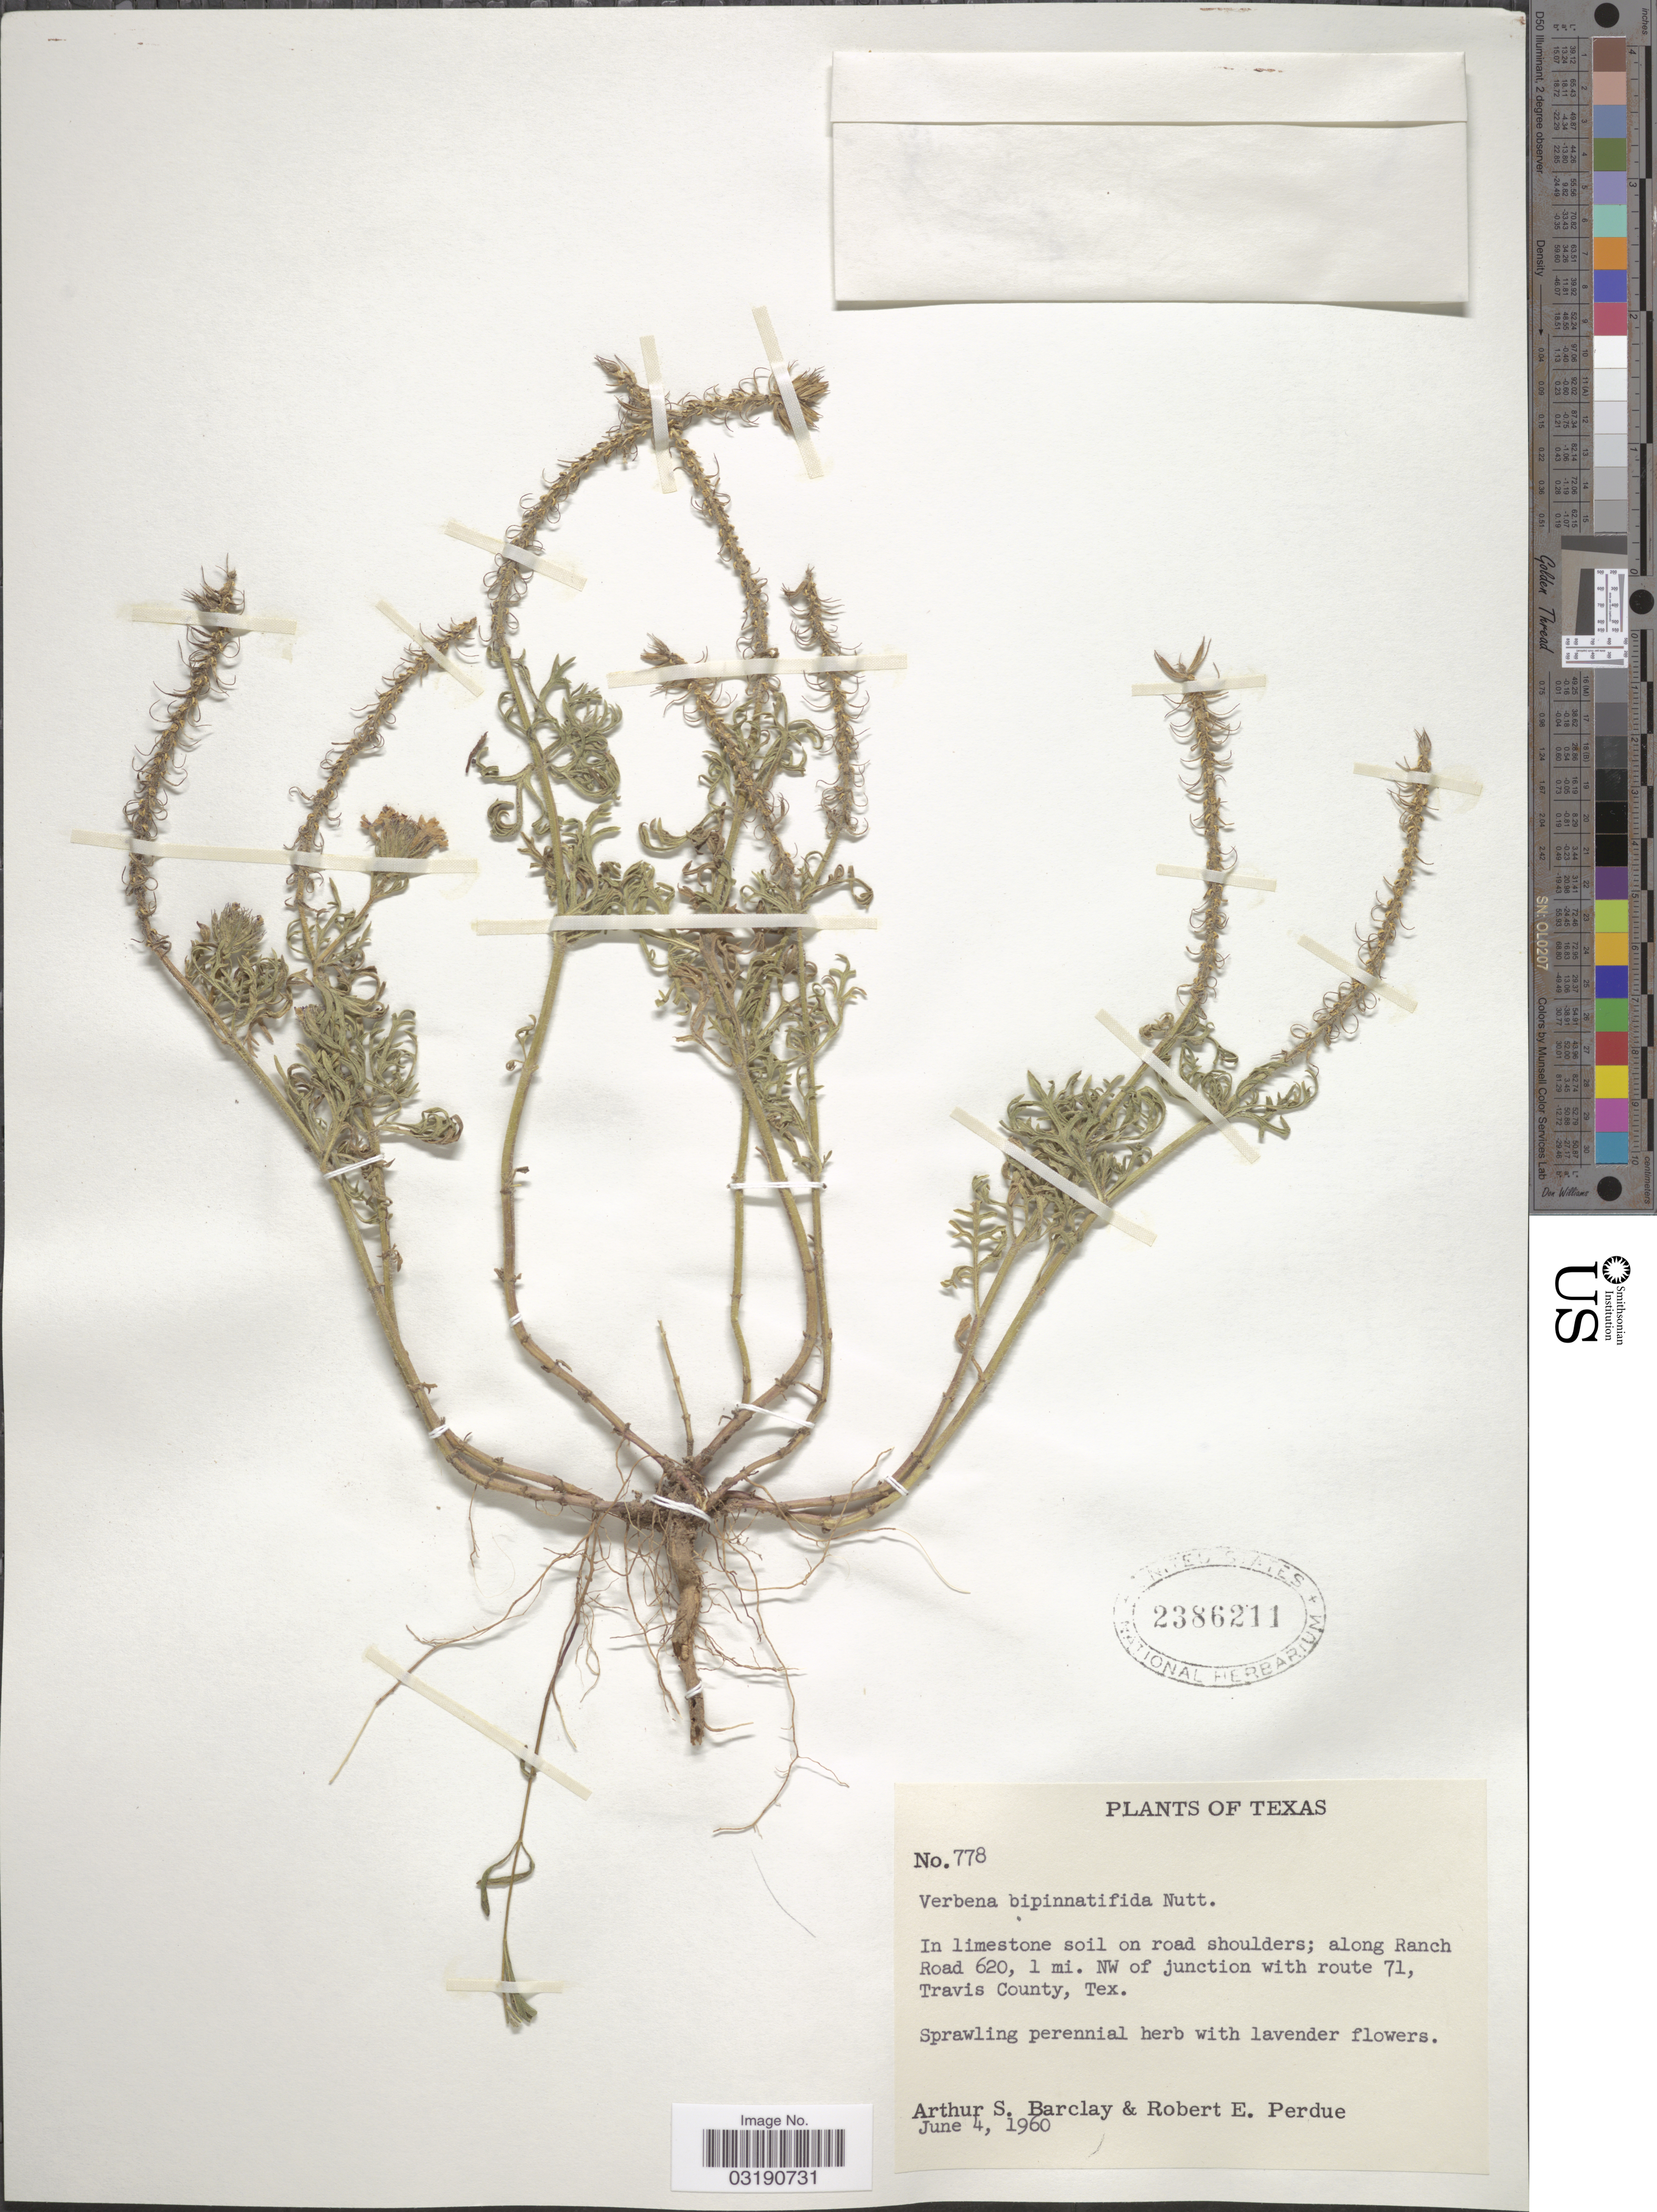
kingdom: Plantae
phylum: Tracheophyta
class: Magnoliopsida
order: Lamiales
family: Verbenaceae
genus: Verbena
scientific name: Verbena bipinnatifida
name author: (Schauer) Nutt.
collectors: A. S. Barclay & R. E. Perdue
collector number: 778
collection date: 1960-06-04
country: United States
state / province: Texas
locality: Along Ranch Road 620, 1 mi. NW of junction with route 71, Travis County.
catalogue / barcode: US 2386211